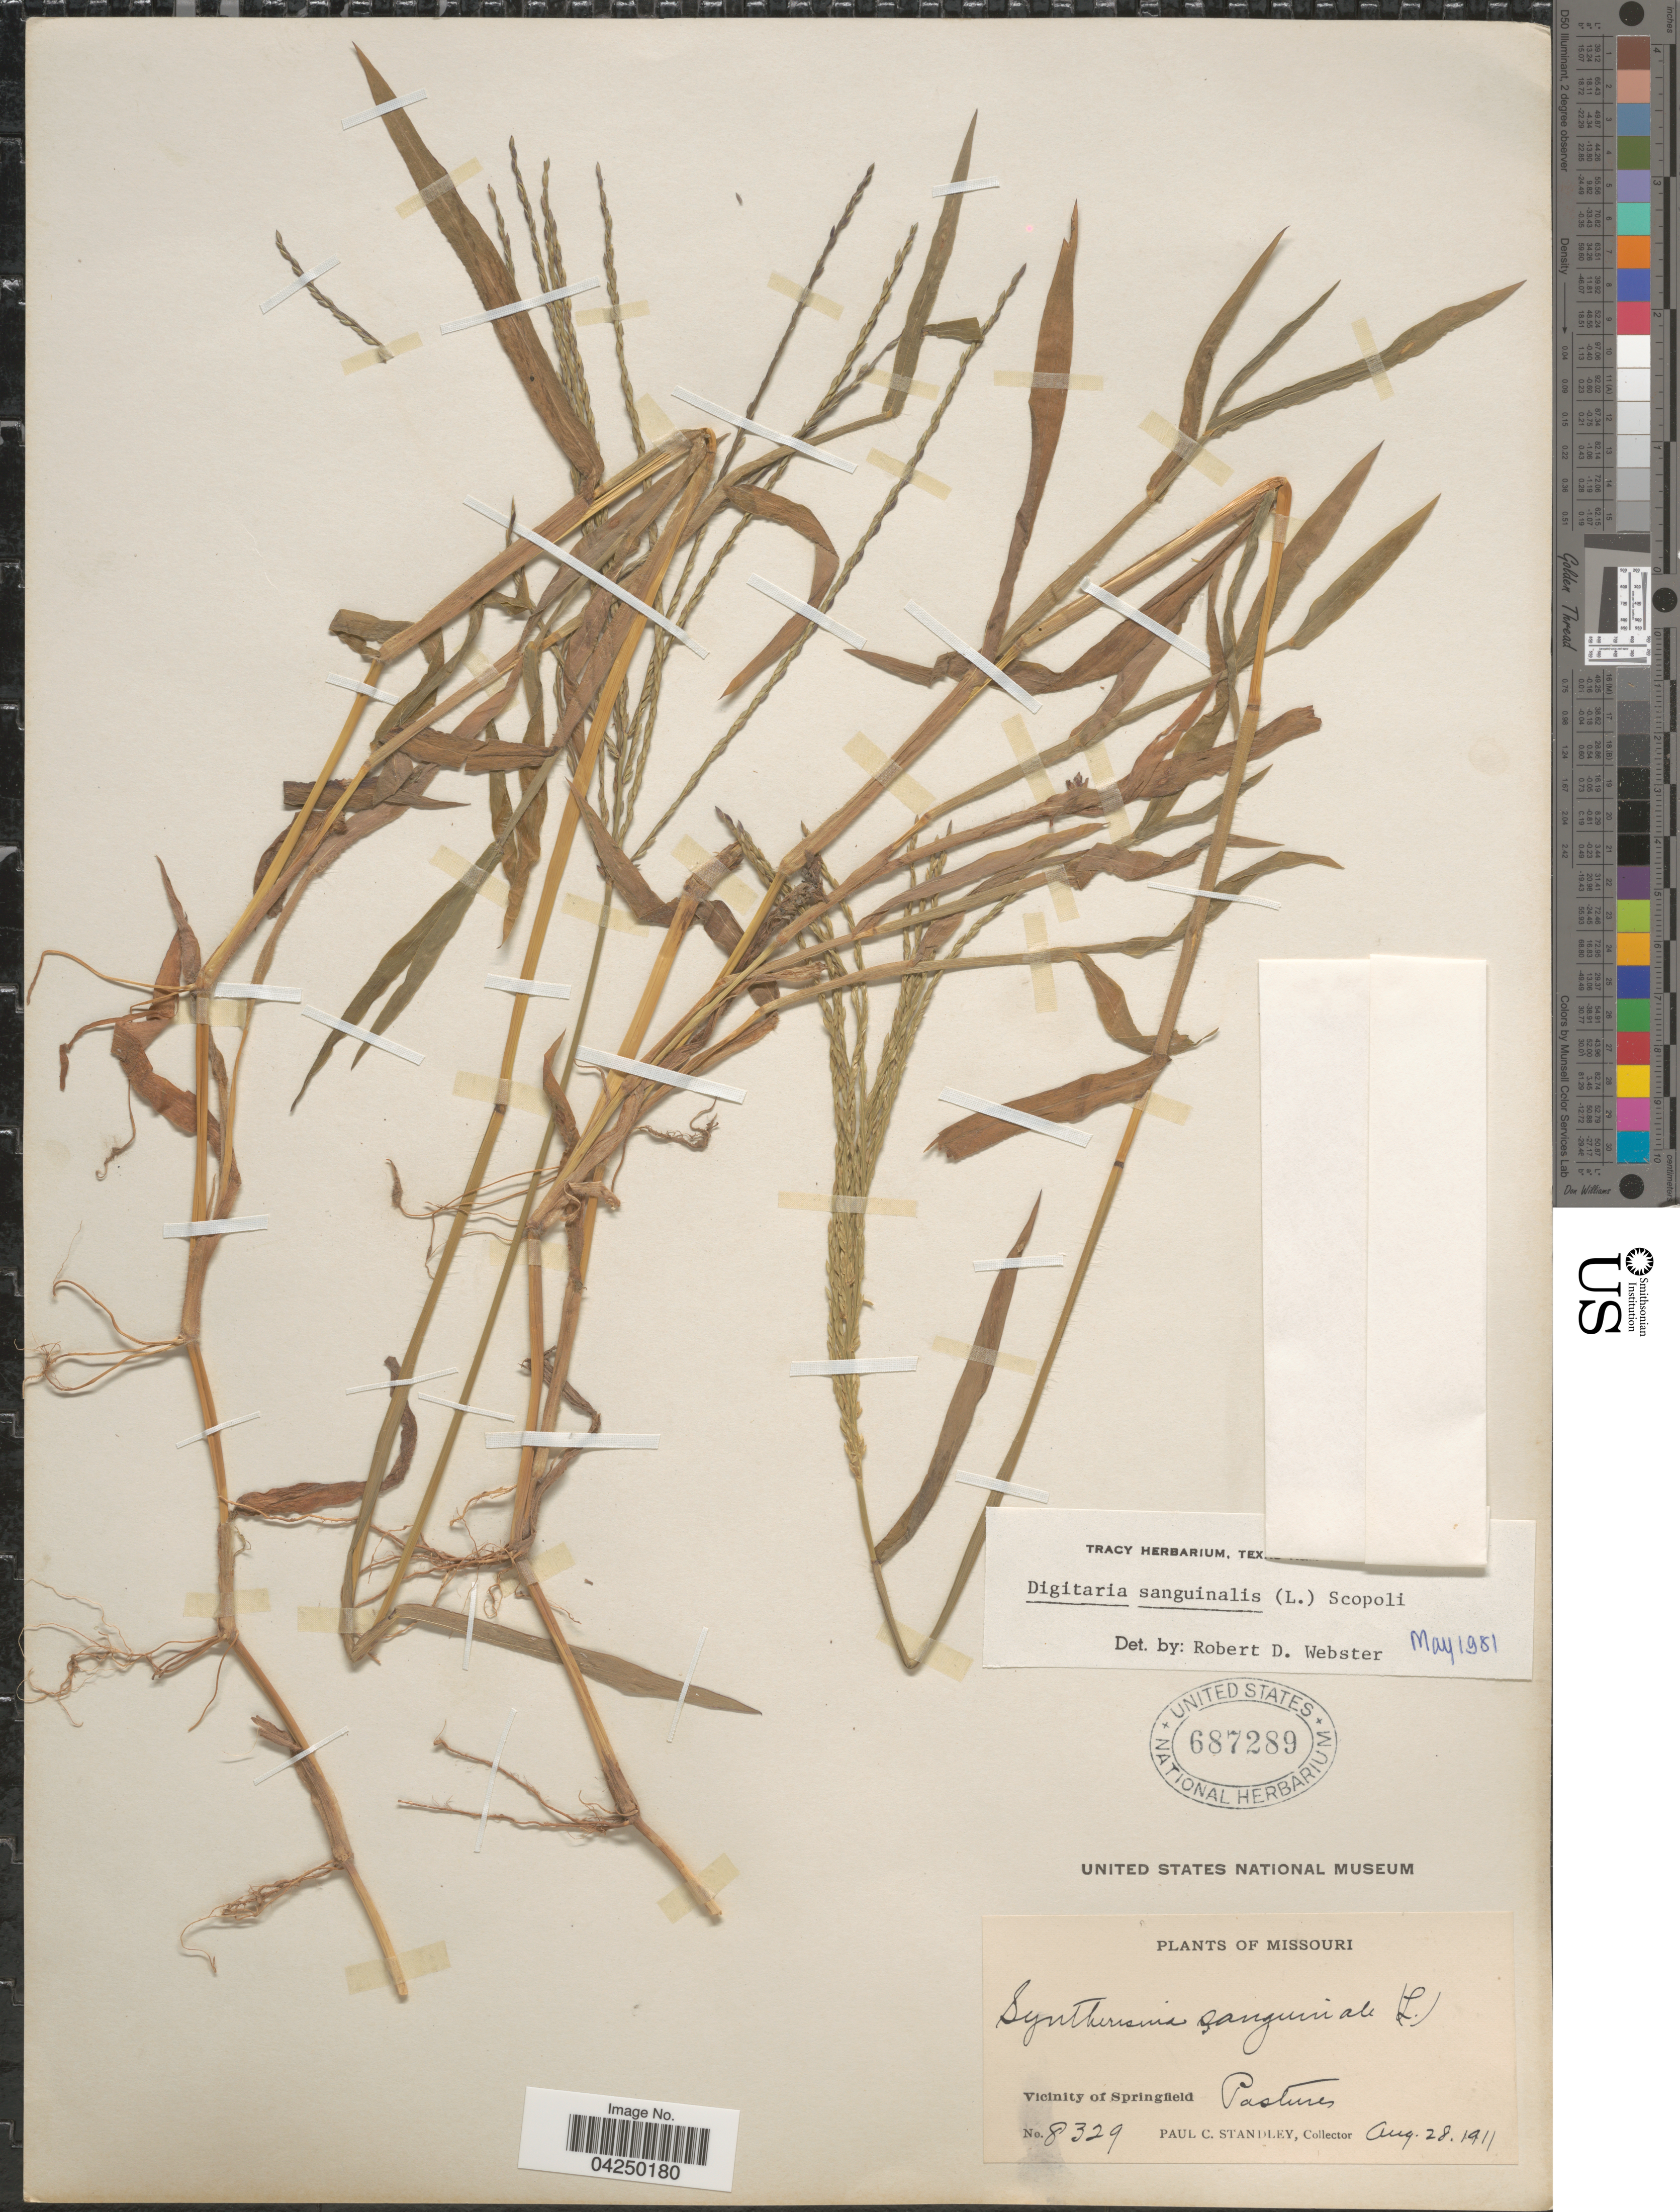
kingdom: Plantae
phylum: Tracheophyta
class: Liliopsida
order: Poales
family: Poaceae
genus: Digitaria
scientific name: Digitaria sanguinalis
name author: (L.) Scop.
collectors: P. C. Standley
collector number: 8329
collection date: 1911-08-28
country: United States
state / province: Missouri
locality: Vicinity of Springfield. Pastures.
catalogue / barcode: US 687289